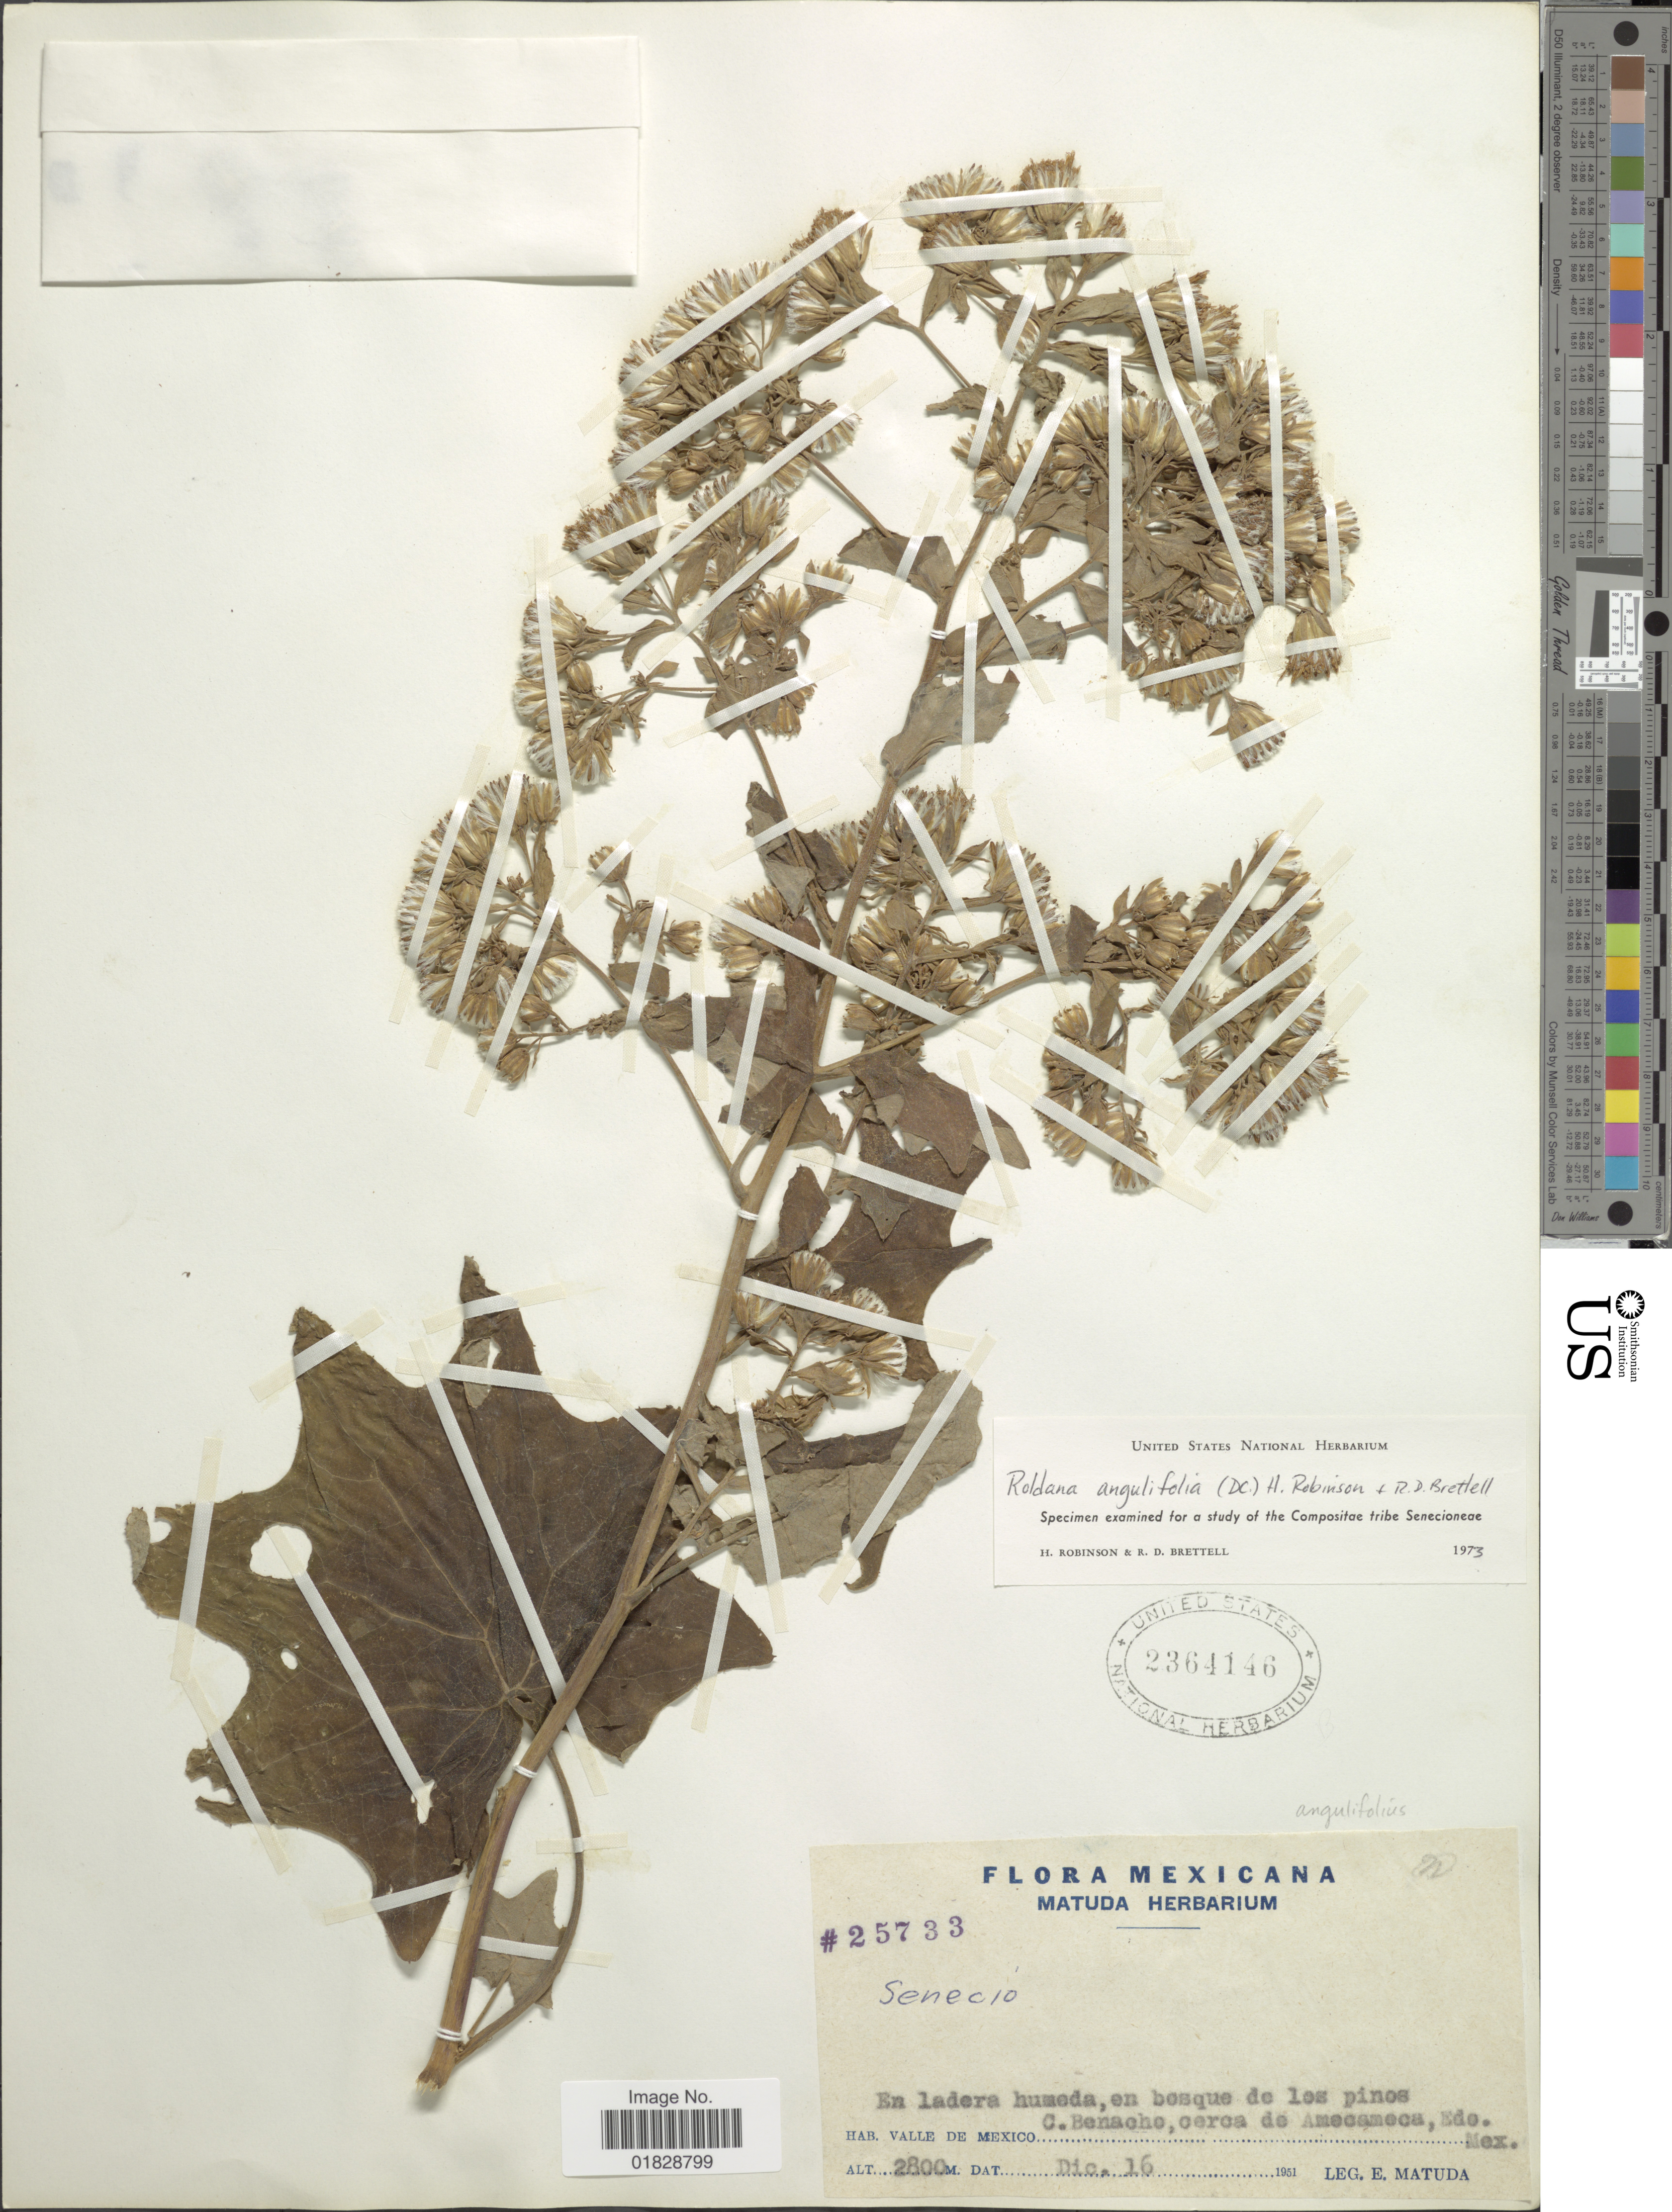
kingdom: Plantae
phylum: Tracheophyta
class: Magnoliopsida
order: Asterales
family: Asteraceae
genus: Roldana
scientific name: Roldana angulifolia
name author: (DC.) H. Rob. & Brettell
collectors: E. Matuda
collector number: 25733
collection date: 1951-12-16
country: Mexico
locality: En ladera humeda, en bosque de los pinos C. Benacho, cerca de Amecameca, Edo. Mex. Valle de Mexico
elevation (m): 2800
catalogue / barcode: US 2364146